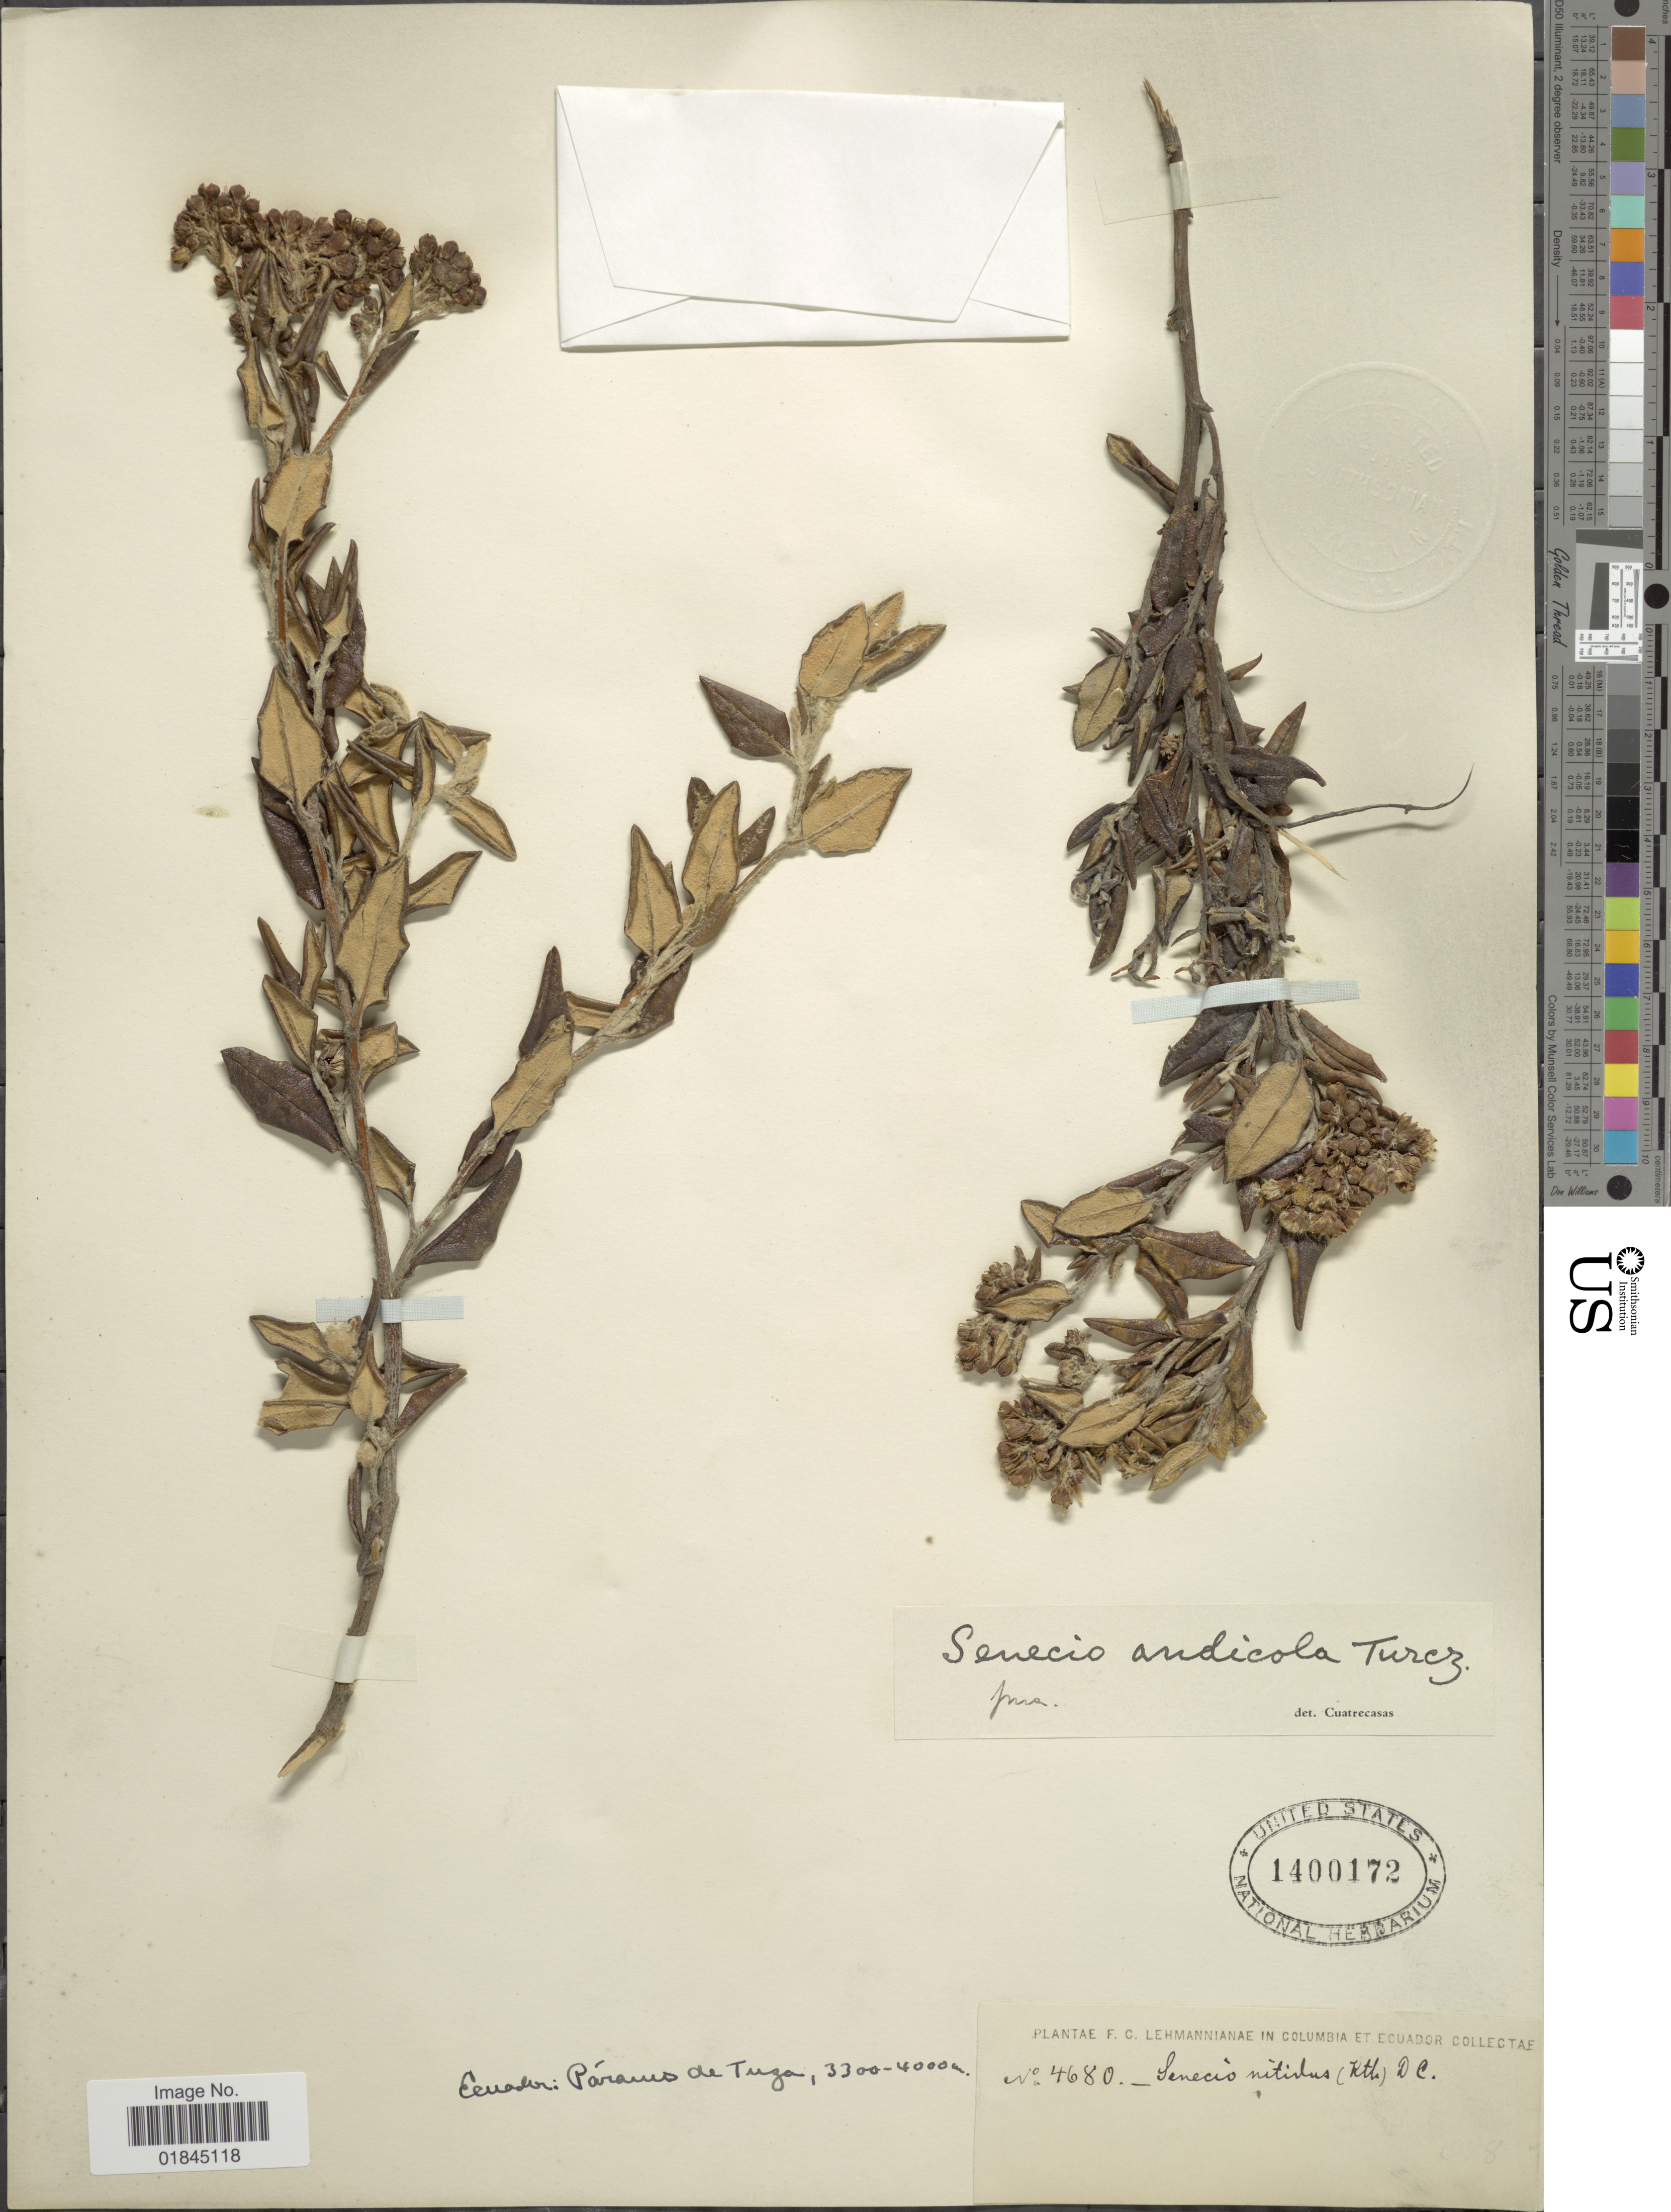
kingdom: Plantae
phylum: Tracheophyta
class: Magnoliopsida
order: Asterales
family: Asteraceae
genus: Pentacalia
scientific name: Pentacalia andicola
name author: (Turcz.) Cuatrec.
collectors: -. Lehmann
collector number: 4680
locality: Columbia et Ecuador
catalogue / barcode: US 1400172